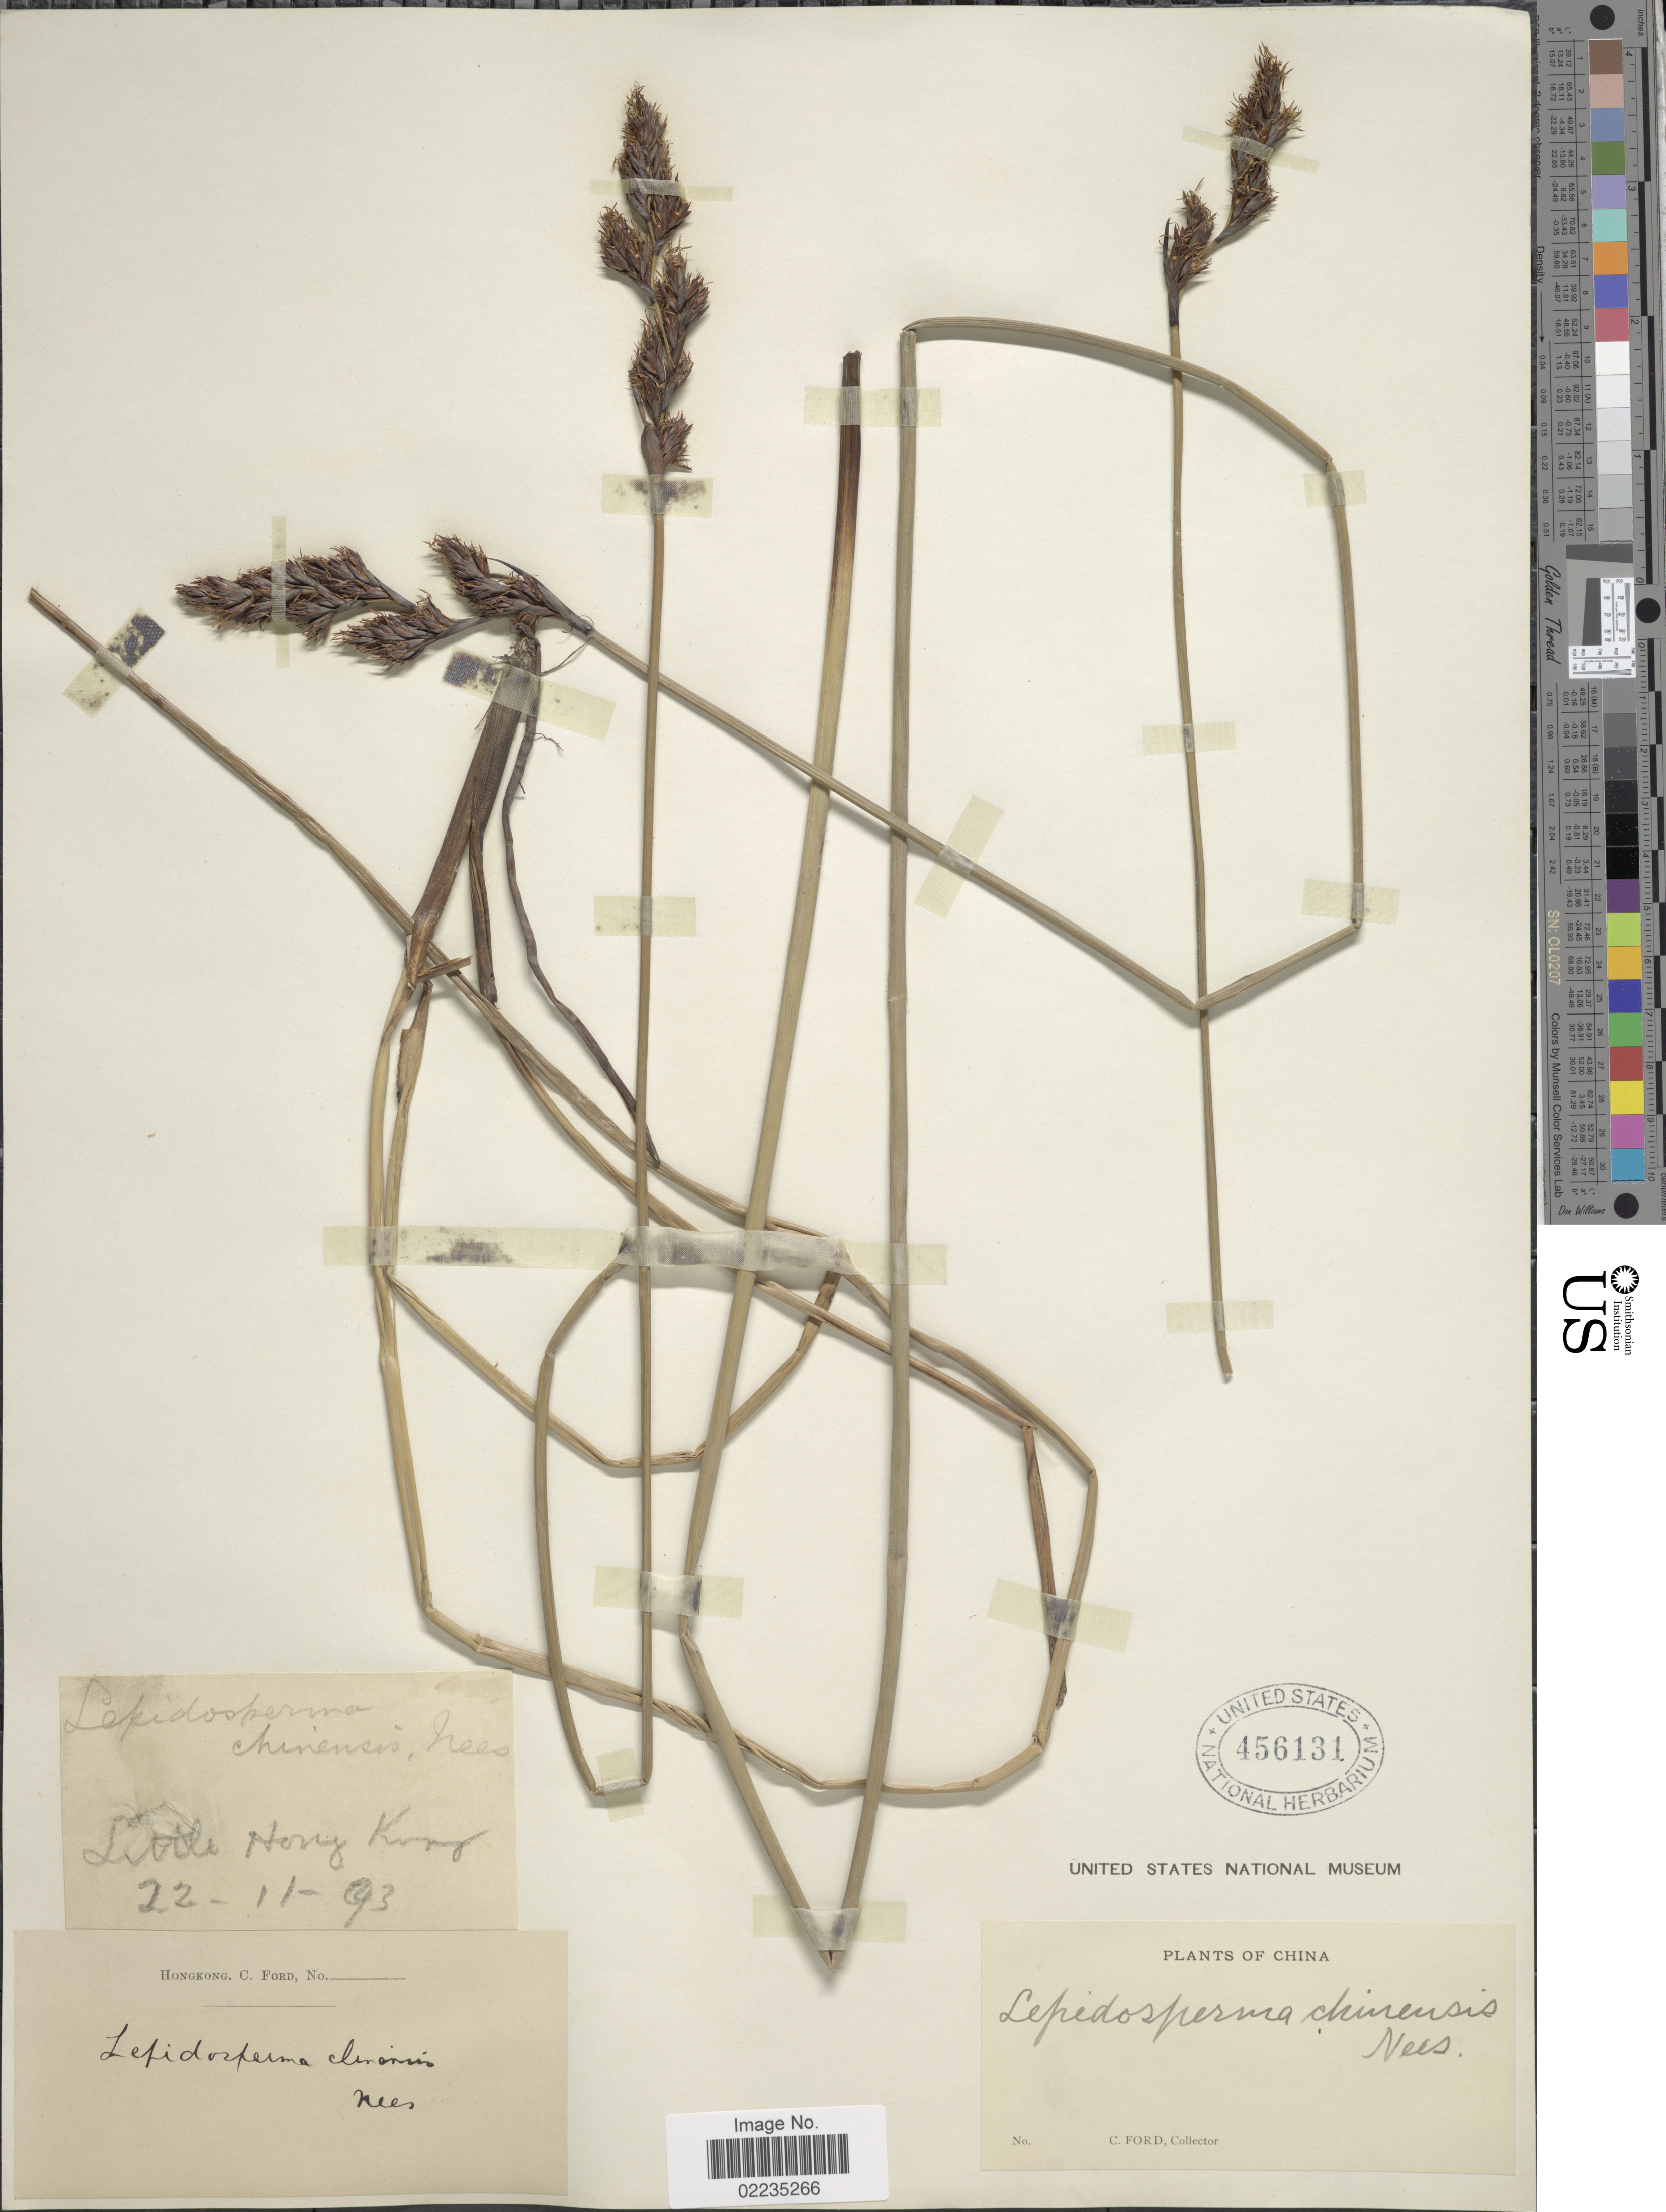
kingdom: Plantae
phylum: Tracheophyta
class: Liliopsida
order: Poales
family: Cyperaceae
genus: Lepidosperma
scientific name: Lepidosperma chinense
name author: Nees & Meyen ex Kunth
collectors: C. Ford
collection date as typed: Transcribed d/m/y: 22/11/93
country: China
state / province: Hong Kong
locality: Little Hong Kong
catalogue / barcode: US 456131